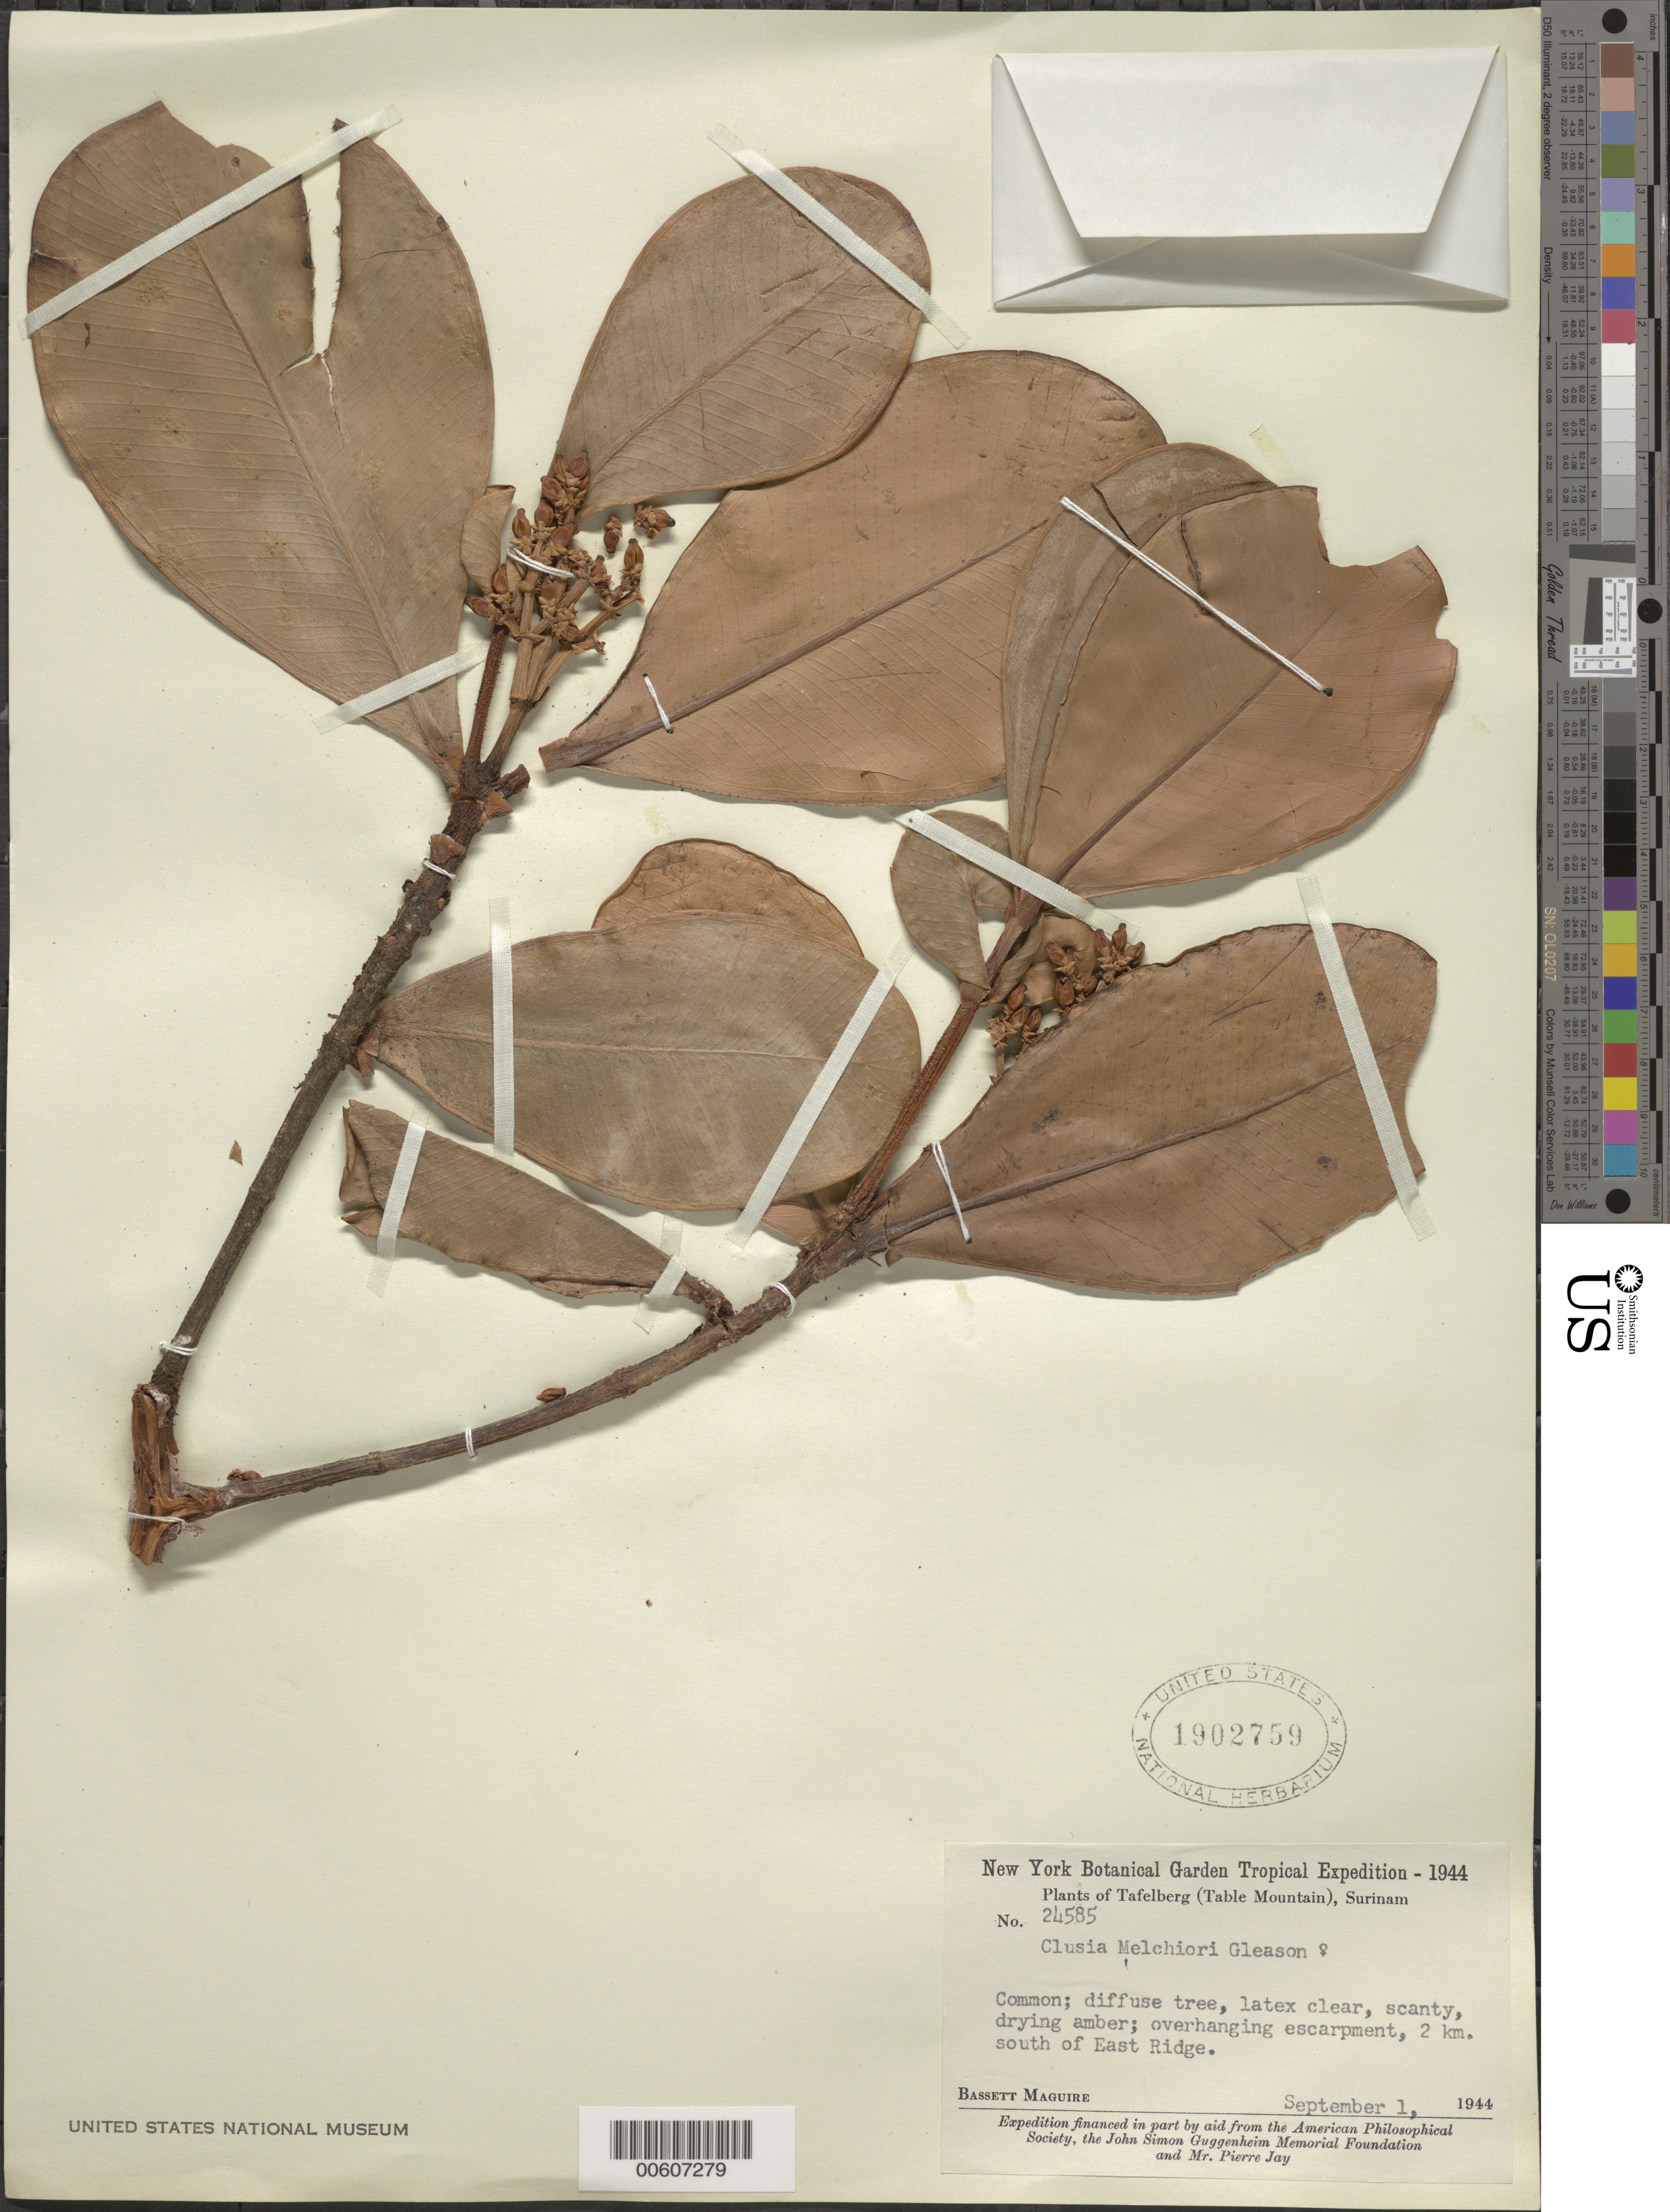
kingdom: Plantae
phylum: Tracheophyta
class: Magnoliopsida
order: Malpighiales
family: Clusiaceae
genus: Clusia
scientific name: Clusia melchiori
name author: Gleason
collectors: B. Maguire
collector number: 24585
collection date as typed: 1-Sep-44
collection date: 1944-09-01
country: Suriname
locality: Tafelberg (Table Mountain), East Ridge, 2 km S of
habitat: Overhanging escarpment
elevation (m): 920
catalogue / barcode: US 1902759